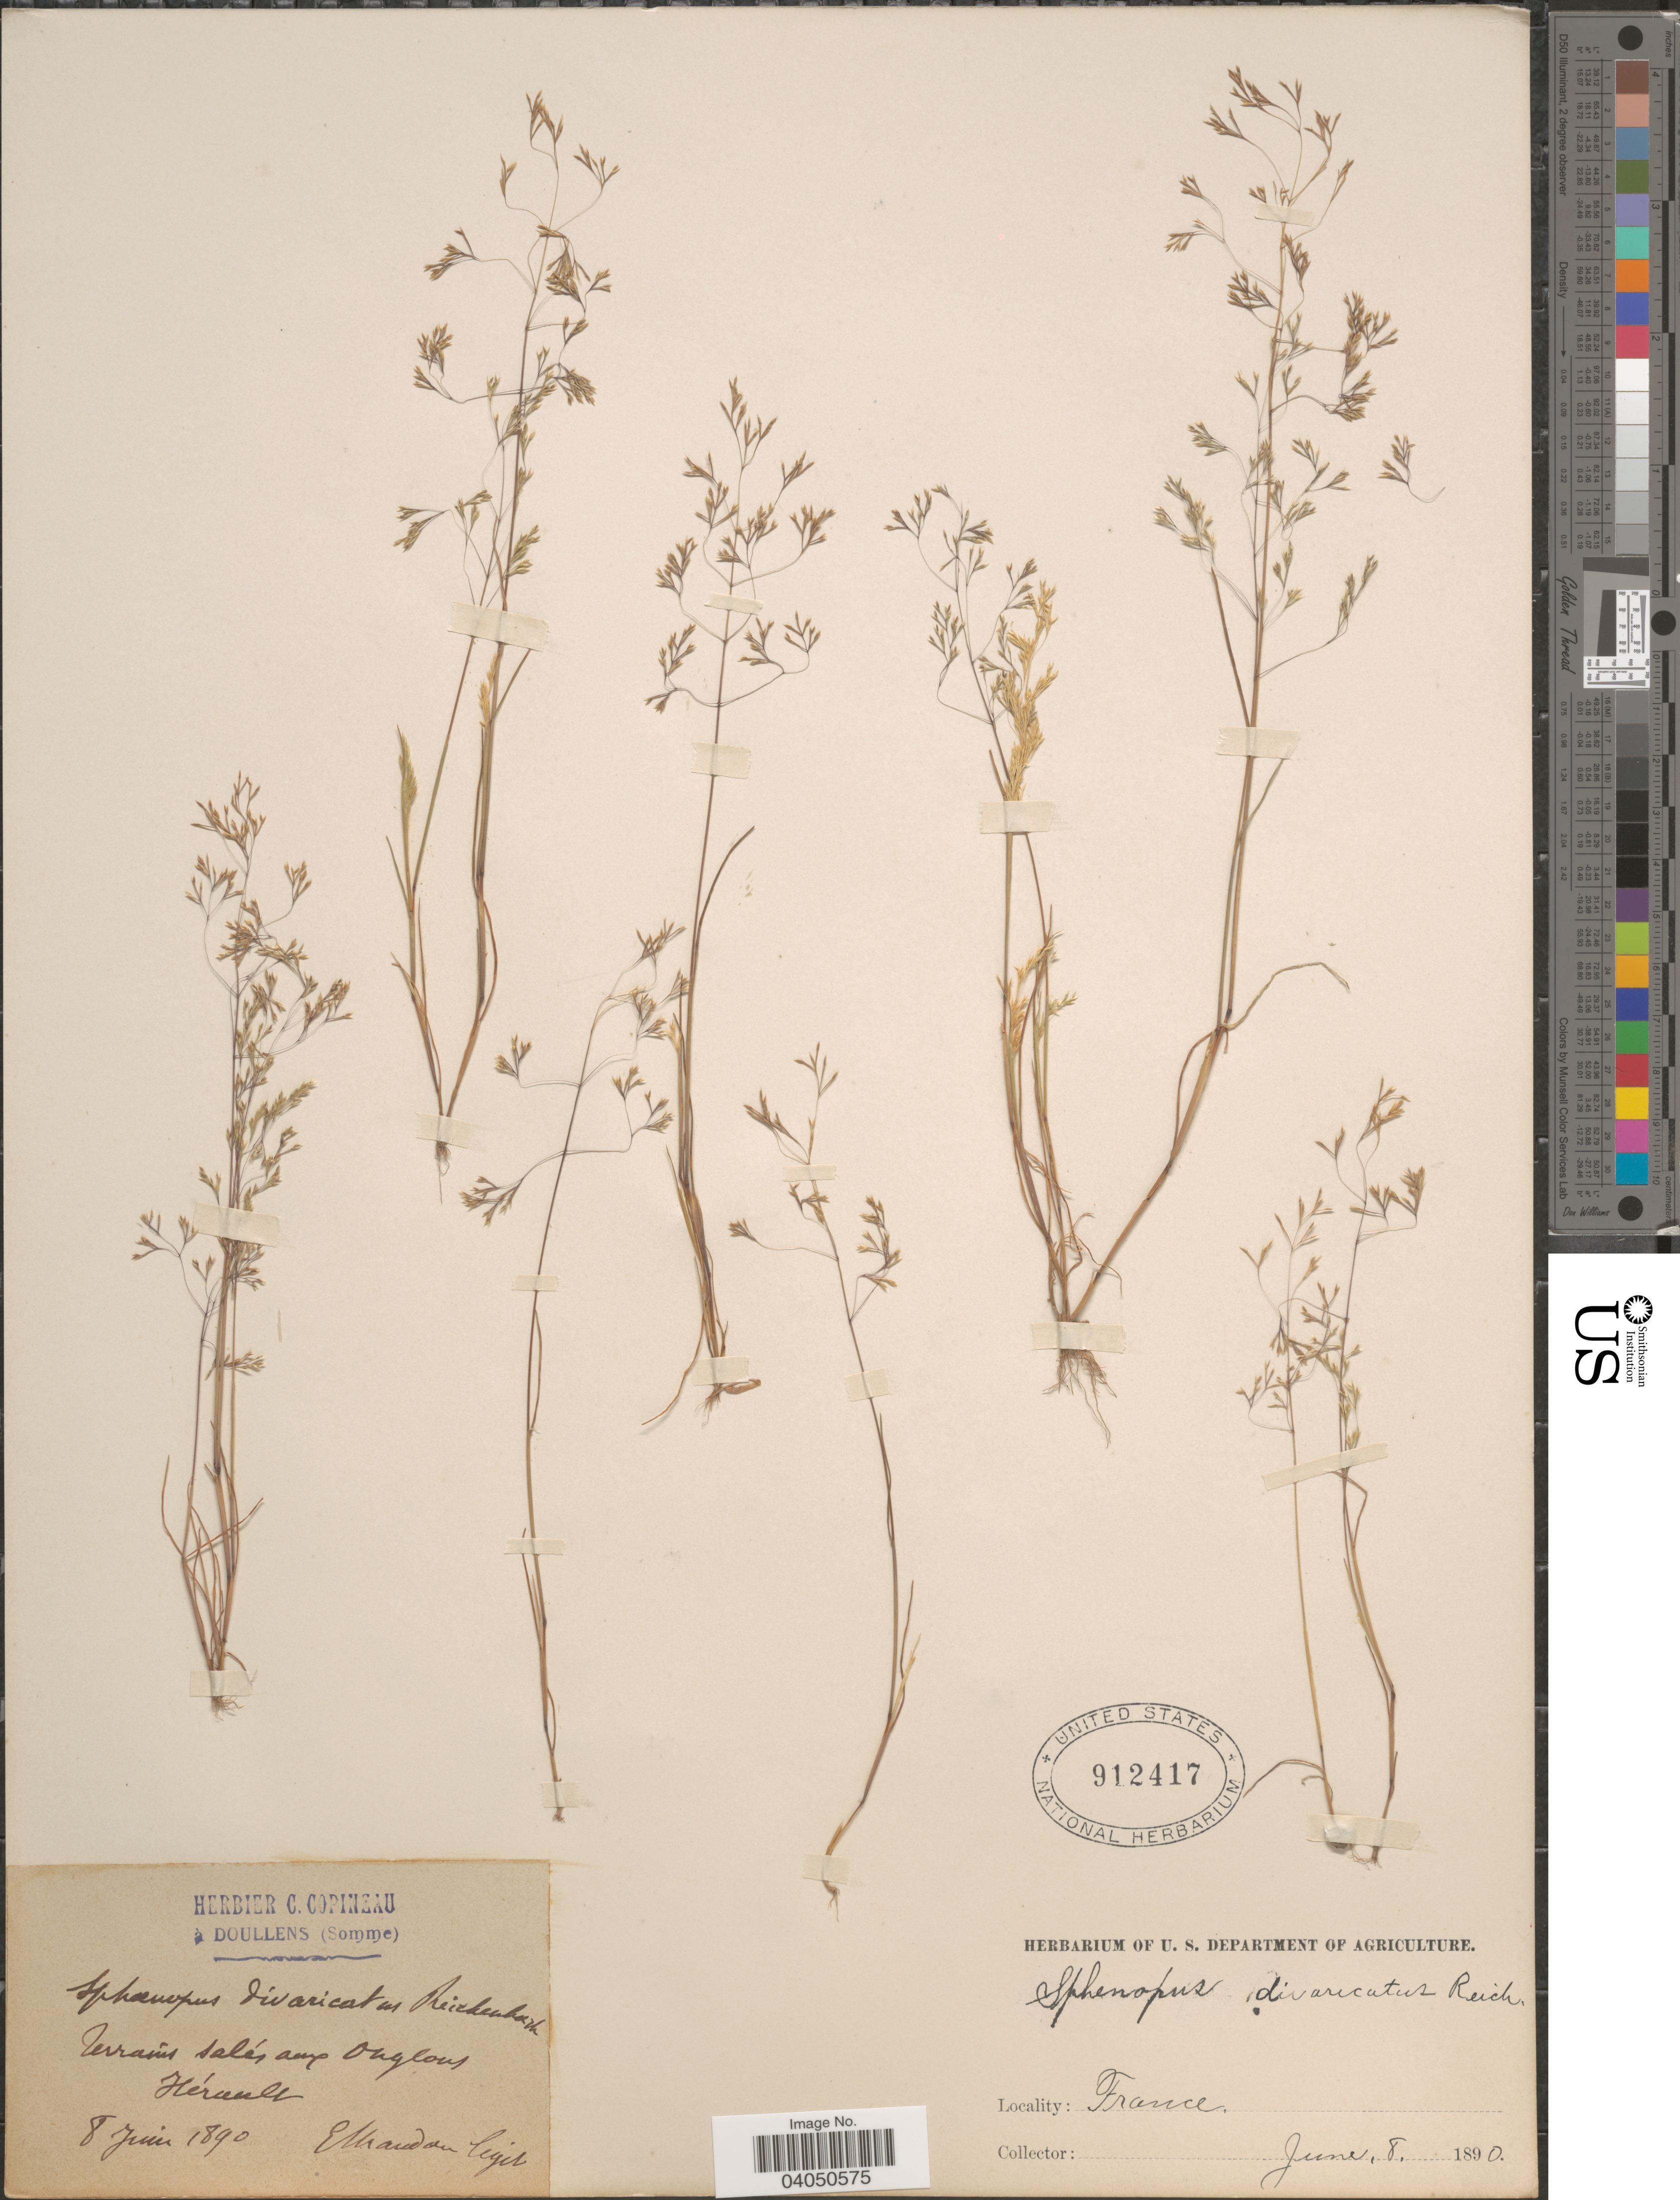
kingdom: Plantae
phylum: Tracheophyta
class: Liliopsida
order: Poales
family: Poaceae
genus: Sphenopus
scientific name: Sphenopus divaricatus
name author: (Gouan) Rchb.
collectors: E. Mandon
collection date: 1890-06-08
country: France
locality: Terrains salés aux Onglous Hérault.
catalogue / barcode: US 912417